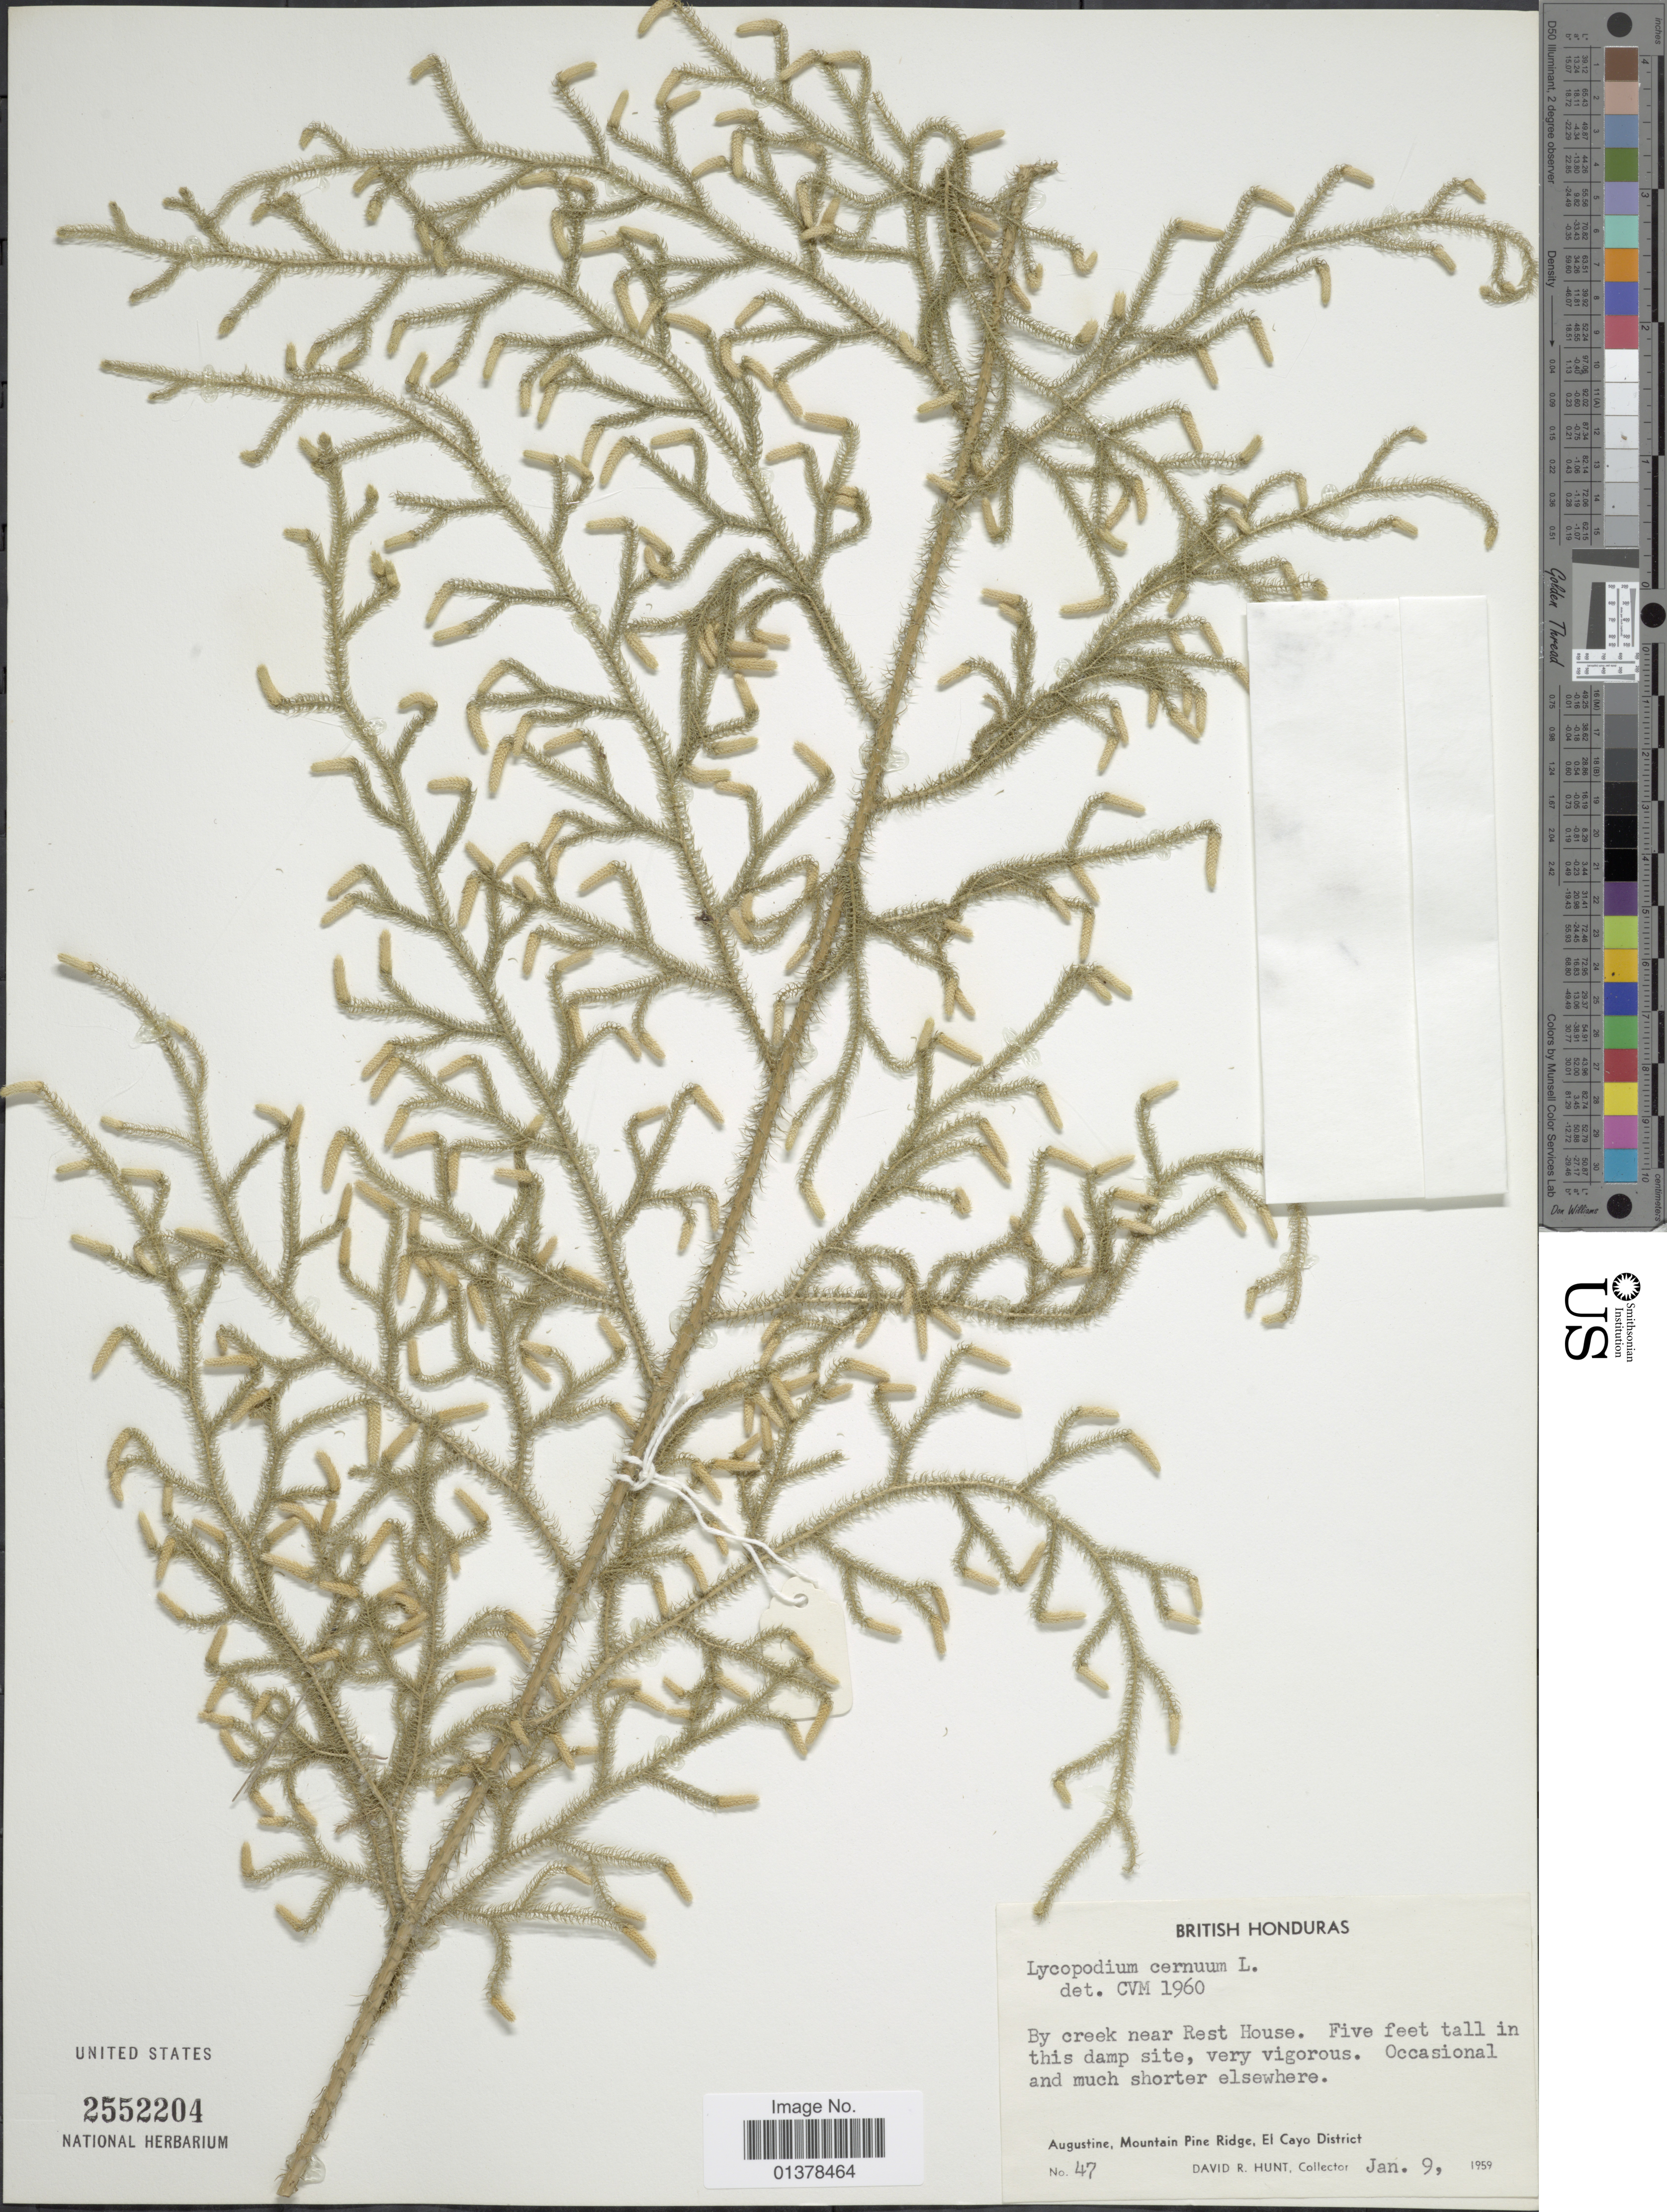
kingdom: Plantae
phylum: Tracheophyta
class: Lycopodiopsida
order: Lycopodiales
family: Lycopodiaceae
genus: Palhinhaea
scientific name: Palhinhaea cernua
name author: (L.) Vasc. & Franco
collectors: D. R. Hunt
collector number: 47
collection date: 1959-01-09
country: Belize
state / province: Cayo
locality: British Honduras, by creek near Rest House, five feet tall in this damp site, Augustine, Mountain Pine Ridge, El Cayo district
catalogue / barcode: US 2552204